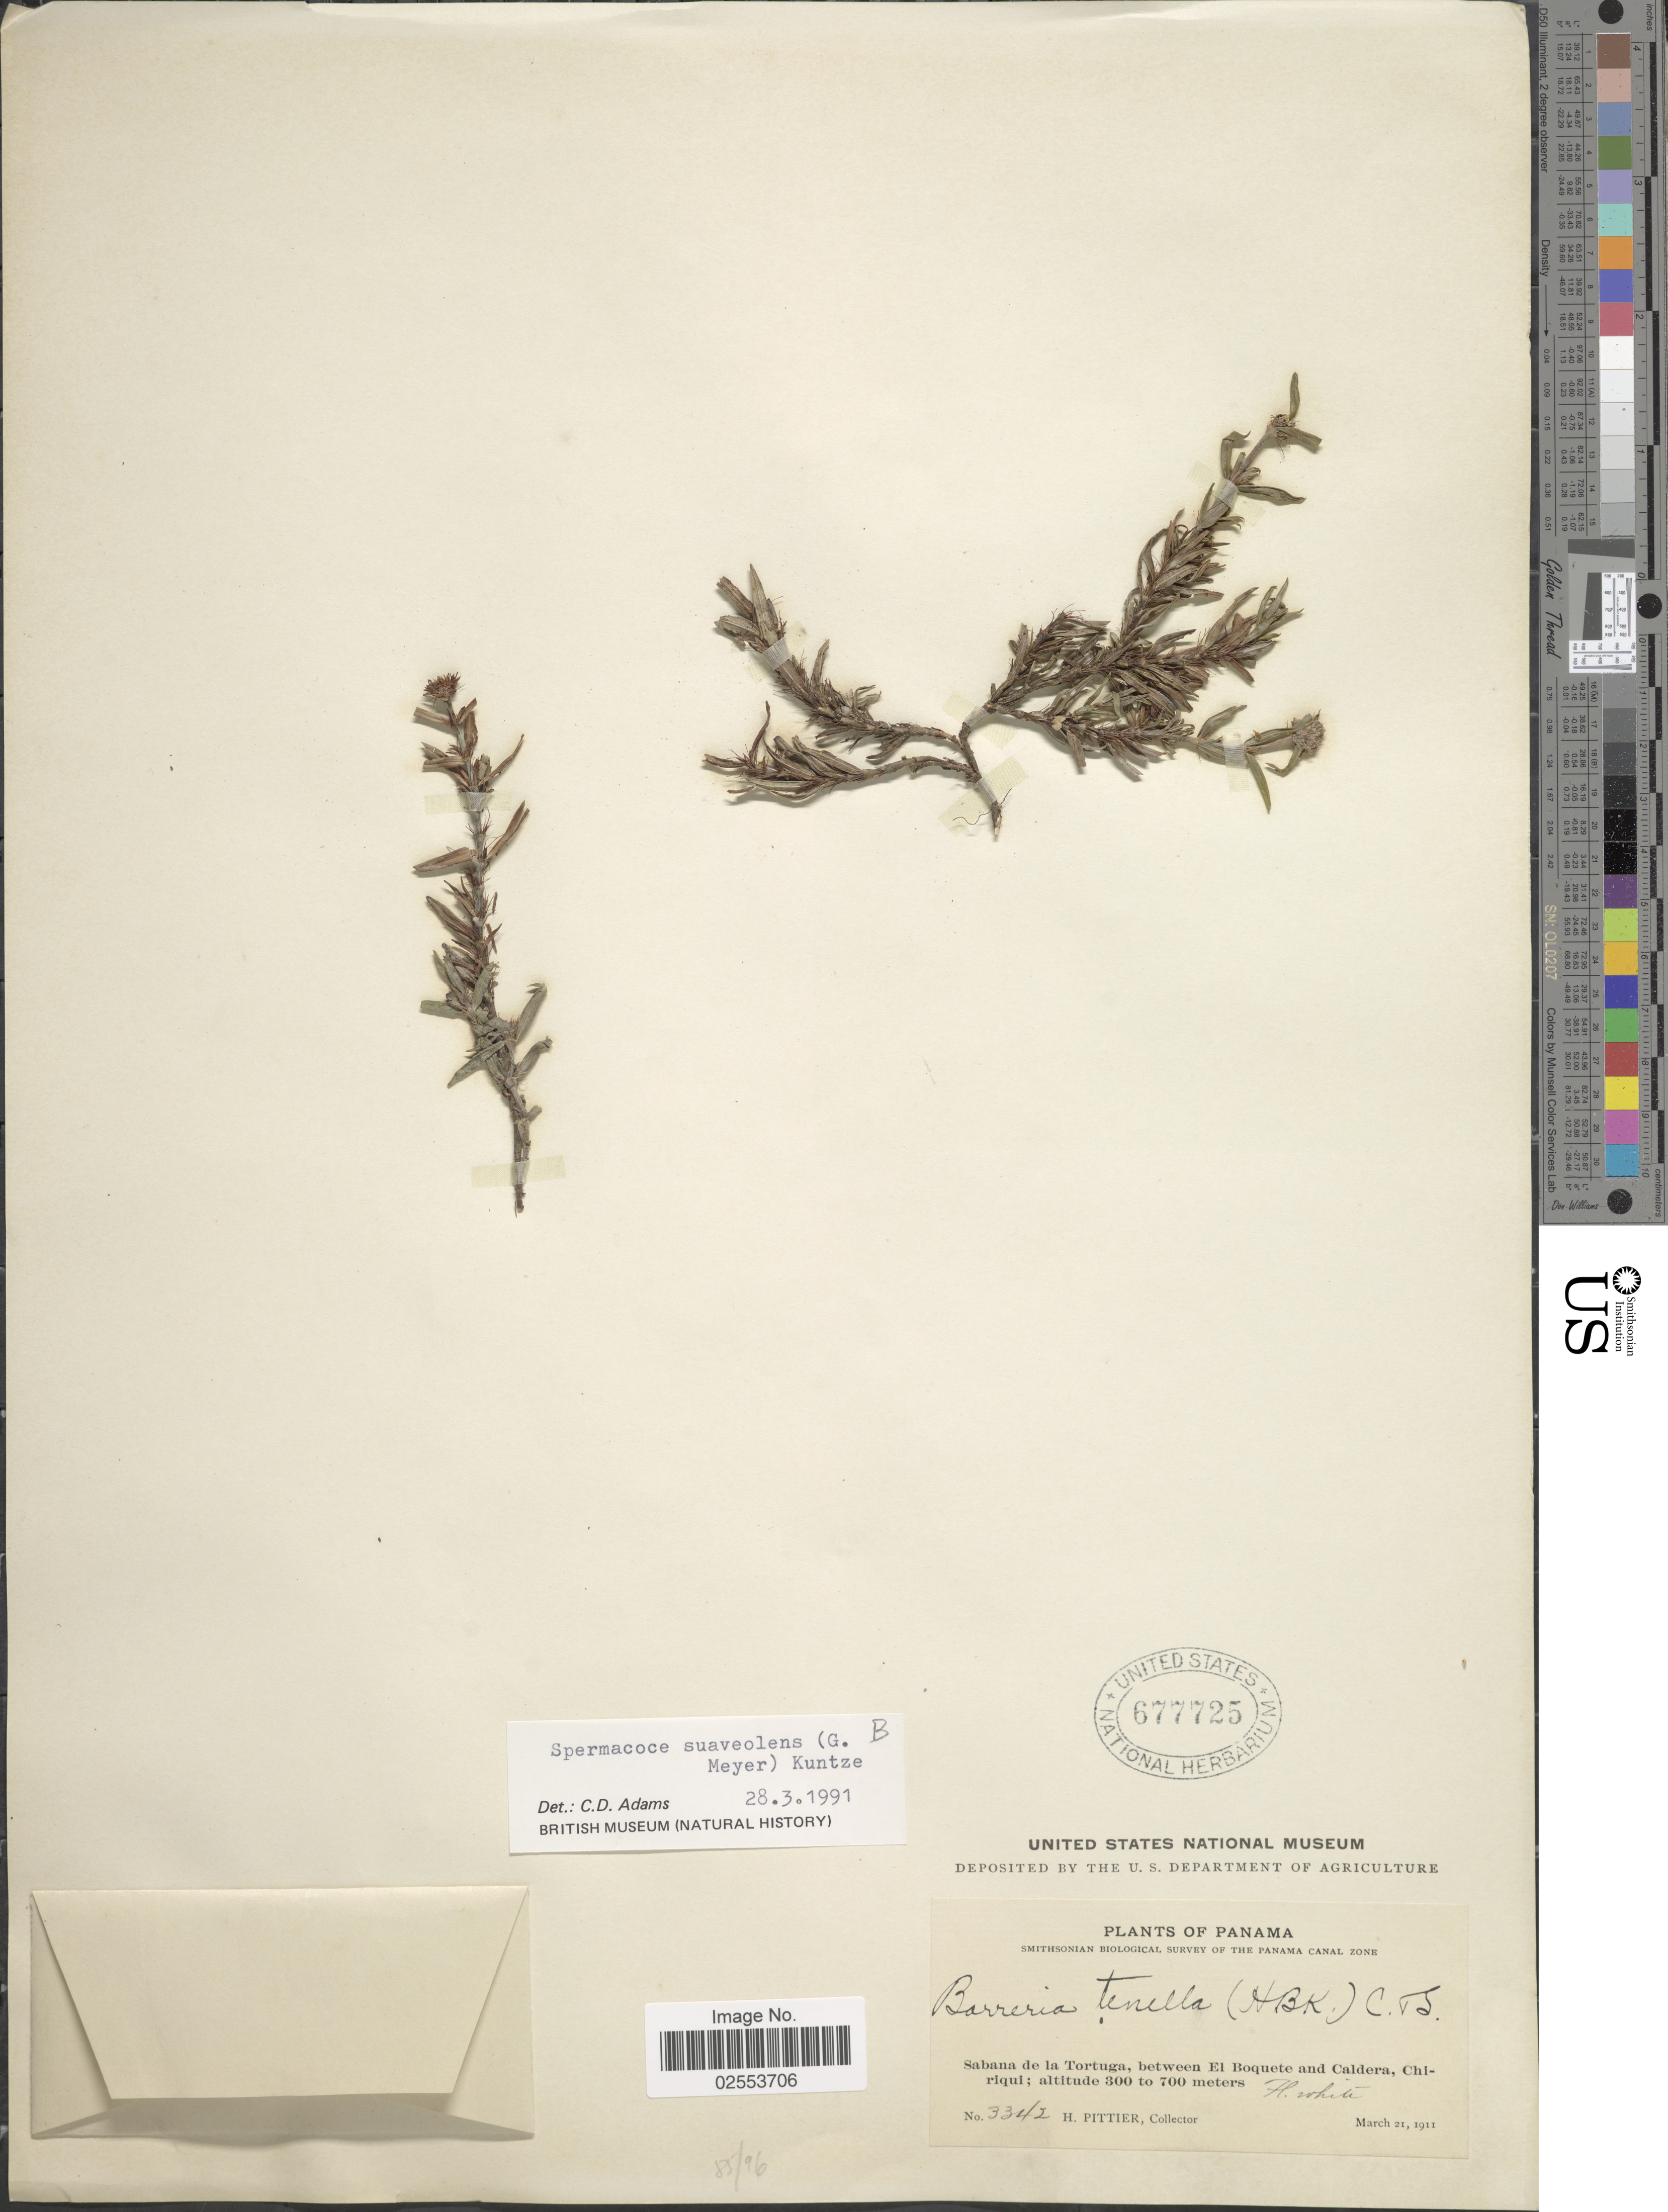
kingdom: Plantae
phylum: Tracheophyta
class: Magnoliopsida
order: Gentianales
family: Rubiaceae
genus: Spermacoce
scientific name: Spermacoce suaveolens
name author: (G. Mey.) Kuntze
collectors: H. F. Pittier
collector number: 3342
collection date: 1911-03-21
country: Panama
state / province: Chiriqui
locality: The Panama Canal Zone, Sabana de la Tortuga, between El Boquete and Caldera.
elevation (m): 300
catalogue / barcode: US 677725